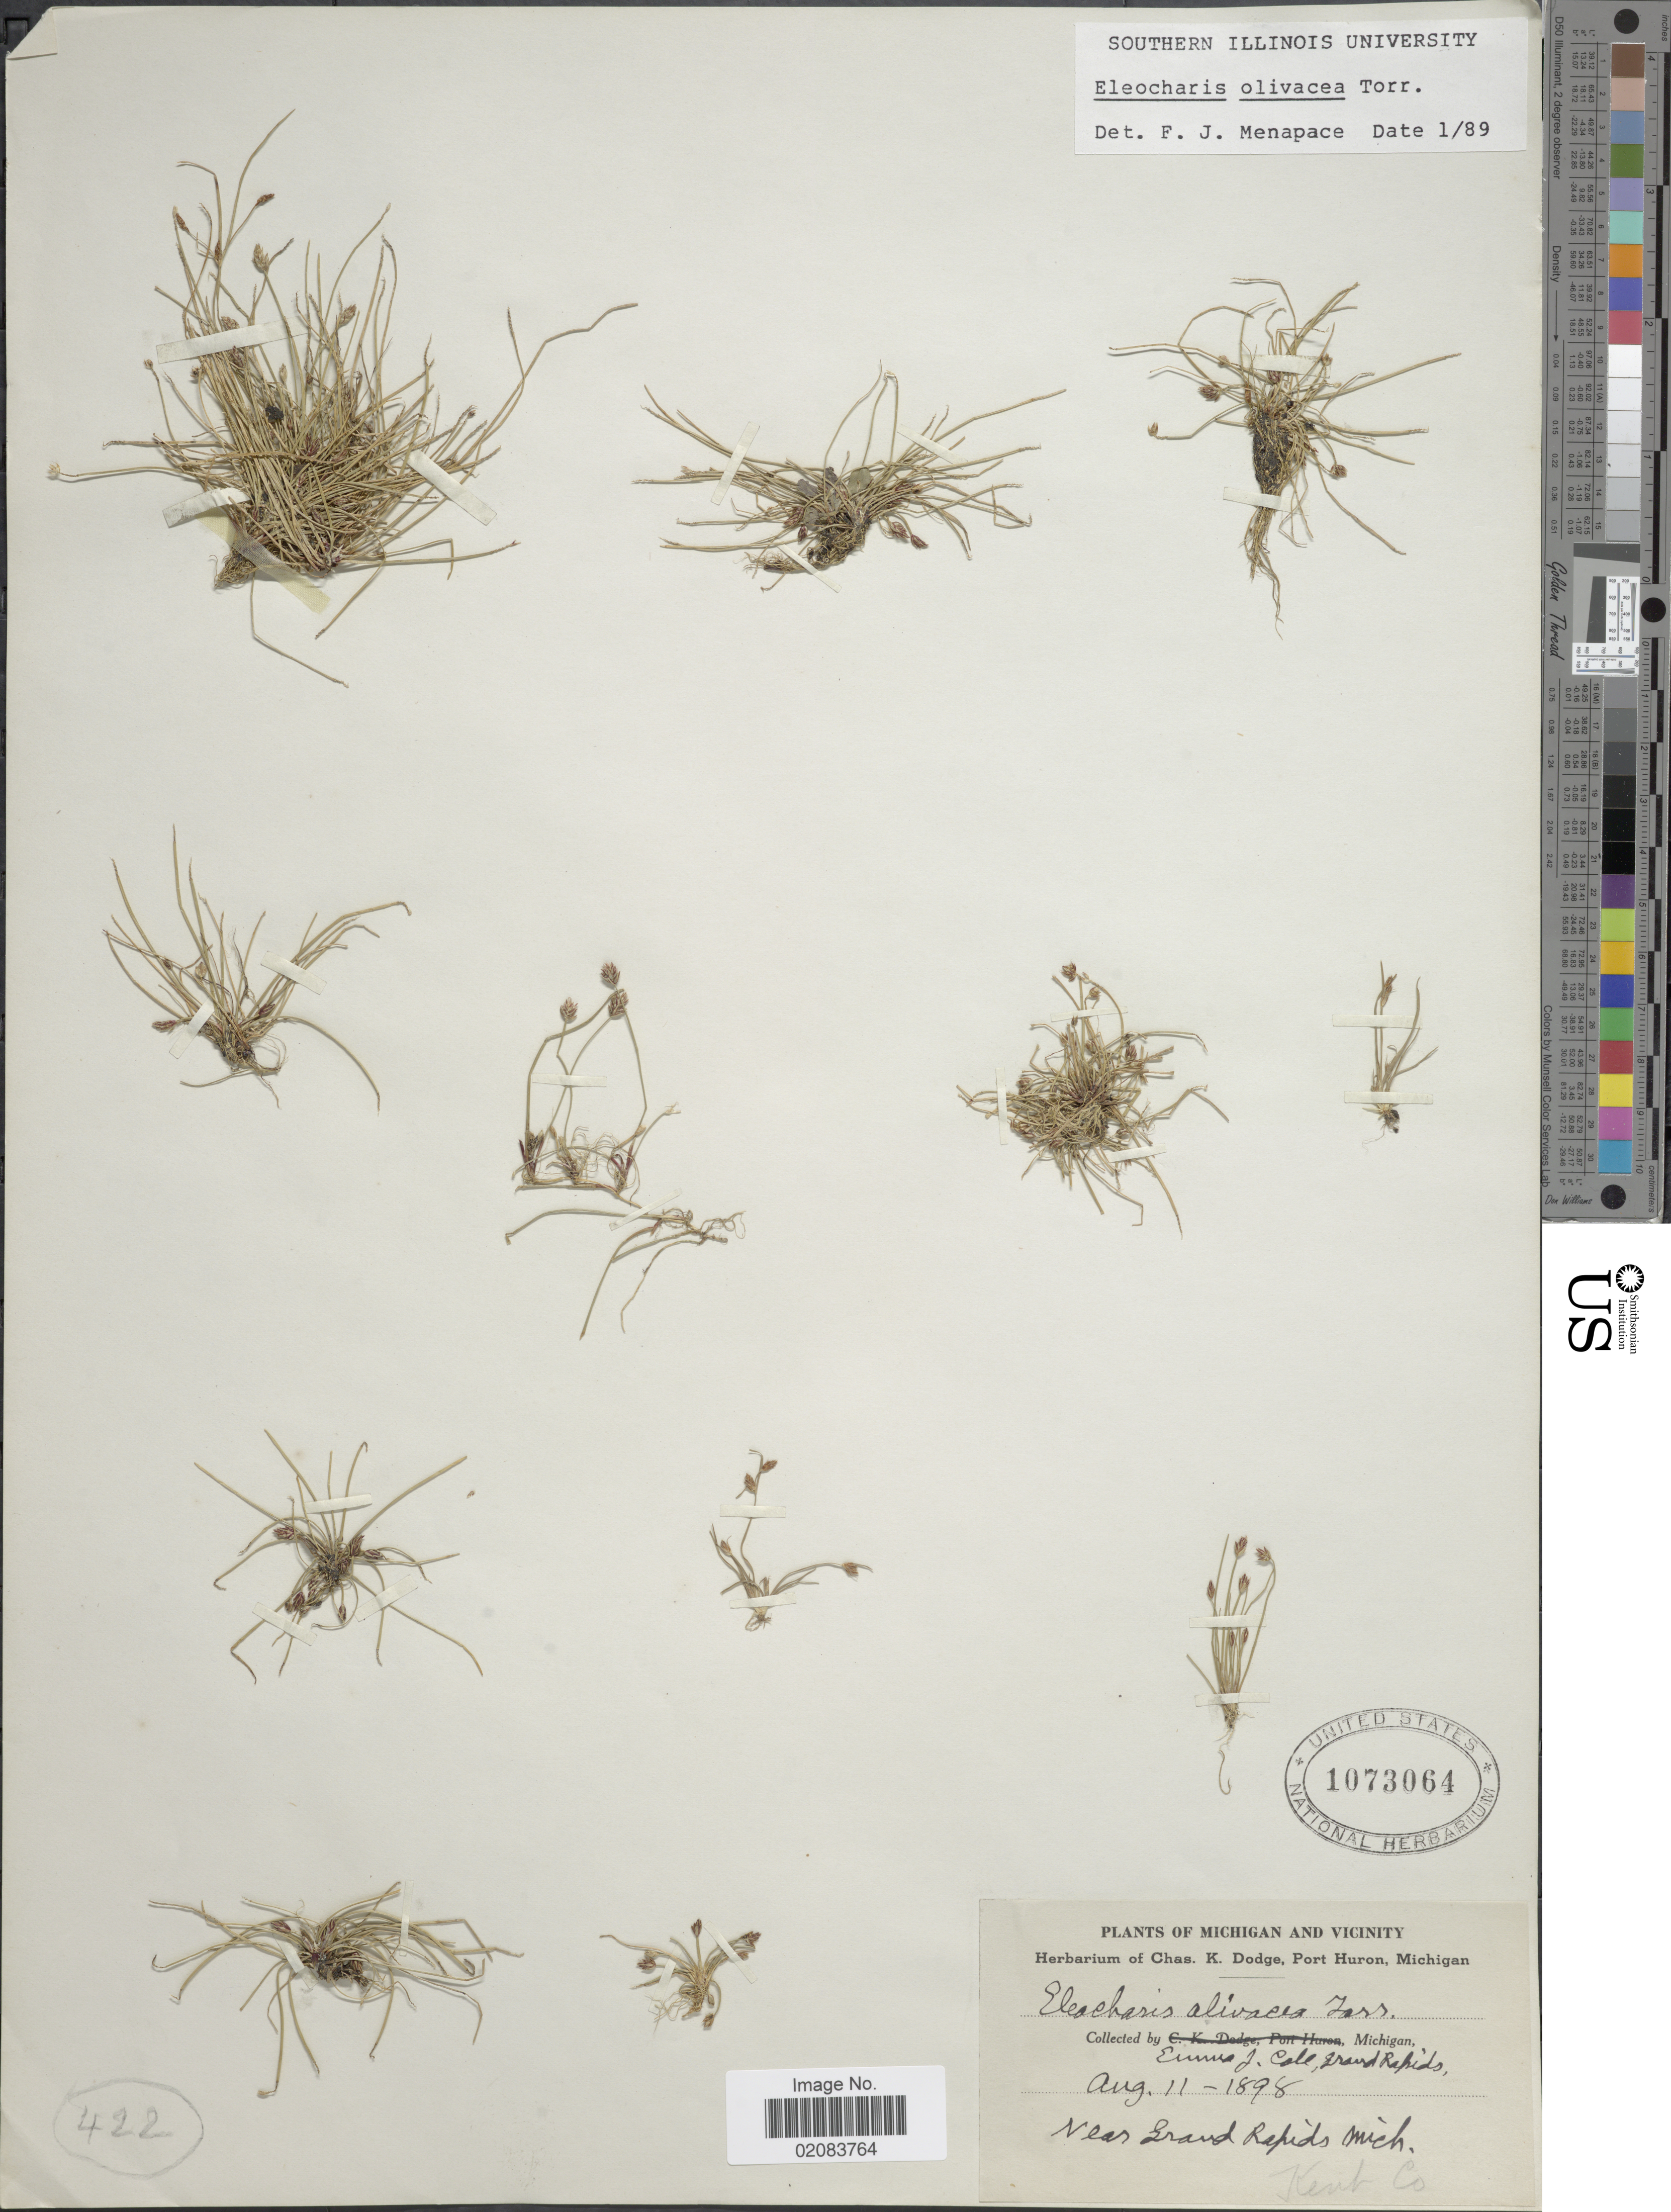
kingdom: Plantae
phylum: Tracheophyta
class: Liliopsida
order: Poales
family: Cyperaceae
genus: Eleocharis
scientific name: Eleocharis olivacea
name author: Torr.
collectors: E. Cole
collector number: s.n.q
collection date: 1898-08-11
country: United States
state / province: Michigan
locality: Michigan and vicinity, near Grand Rapids, Kent Co.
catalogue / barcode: US 1073064